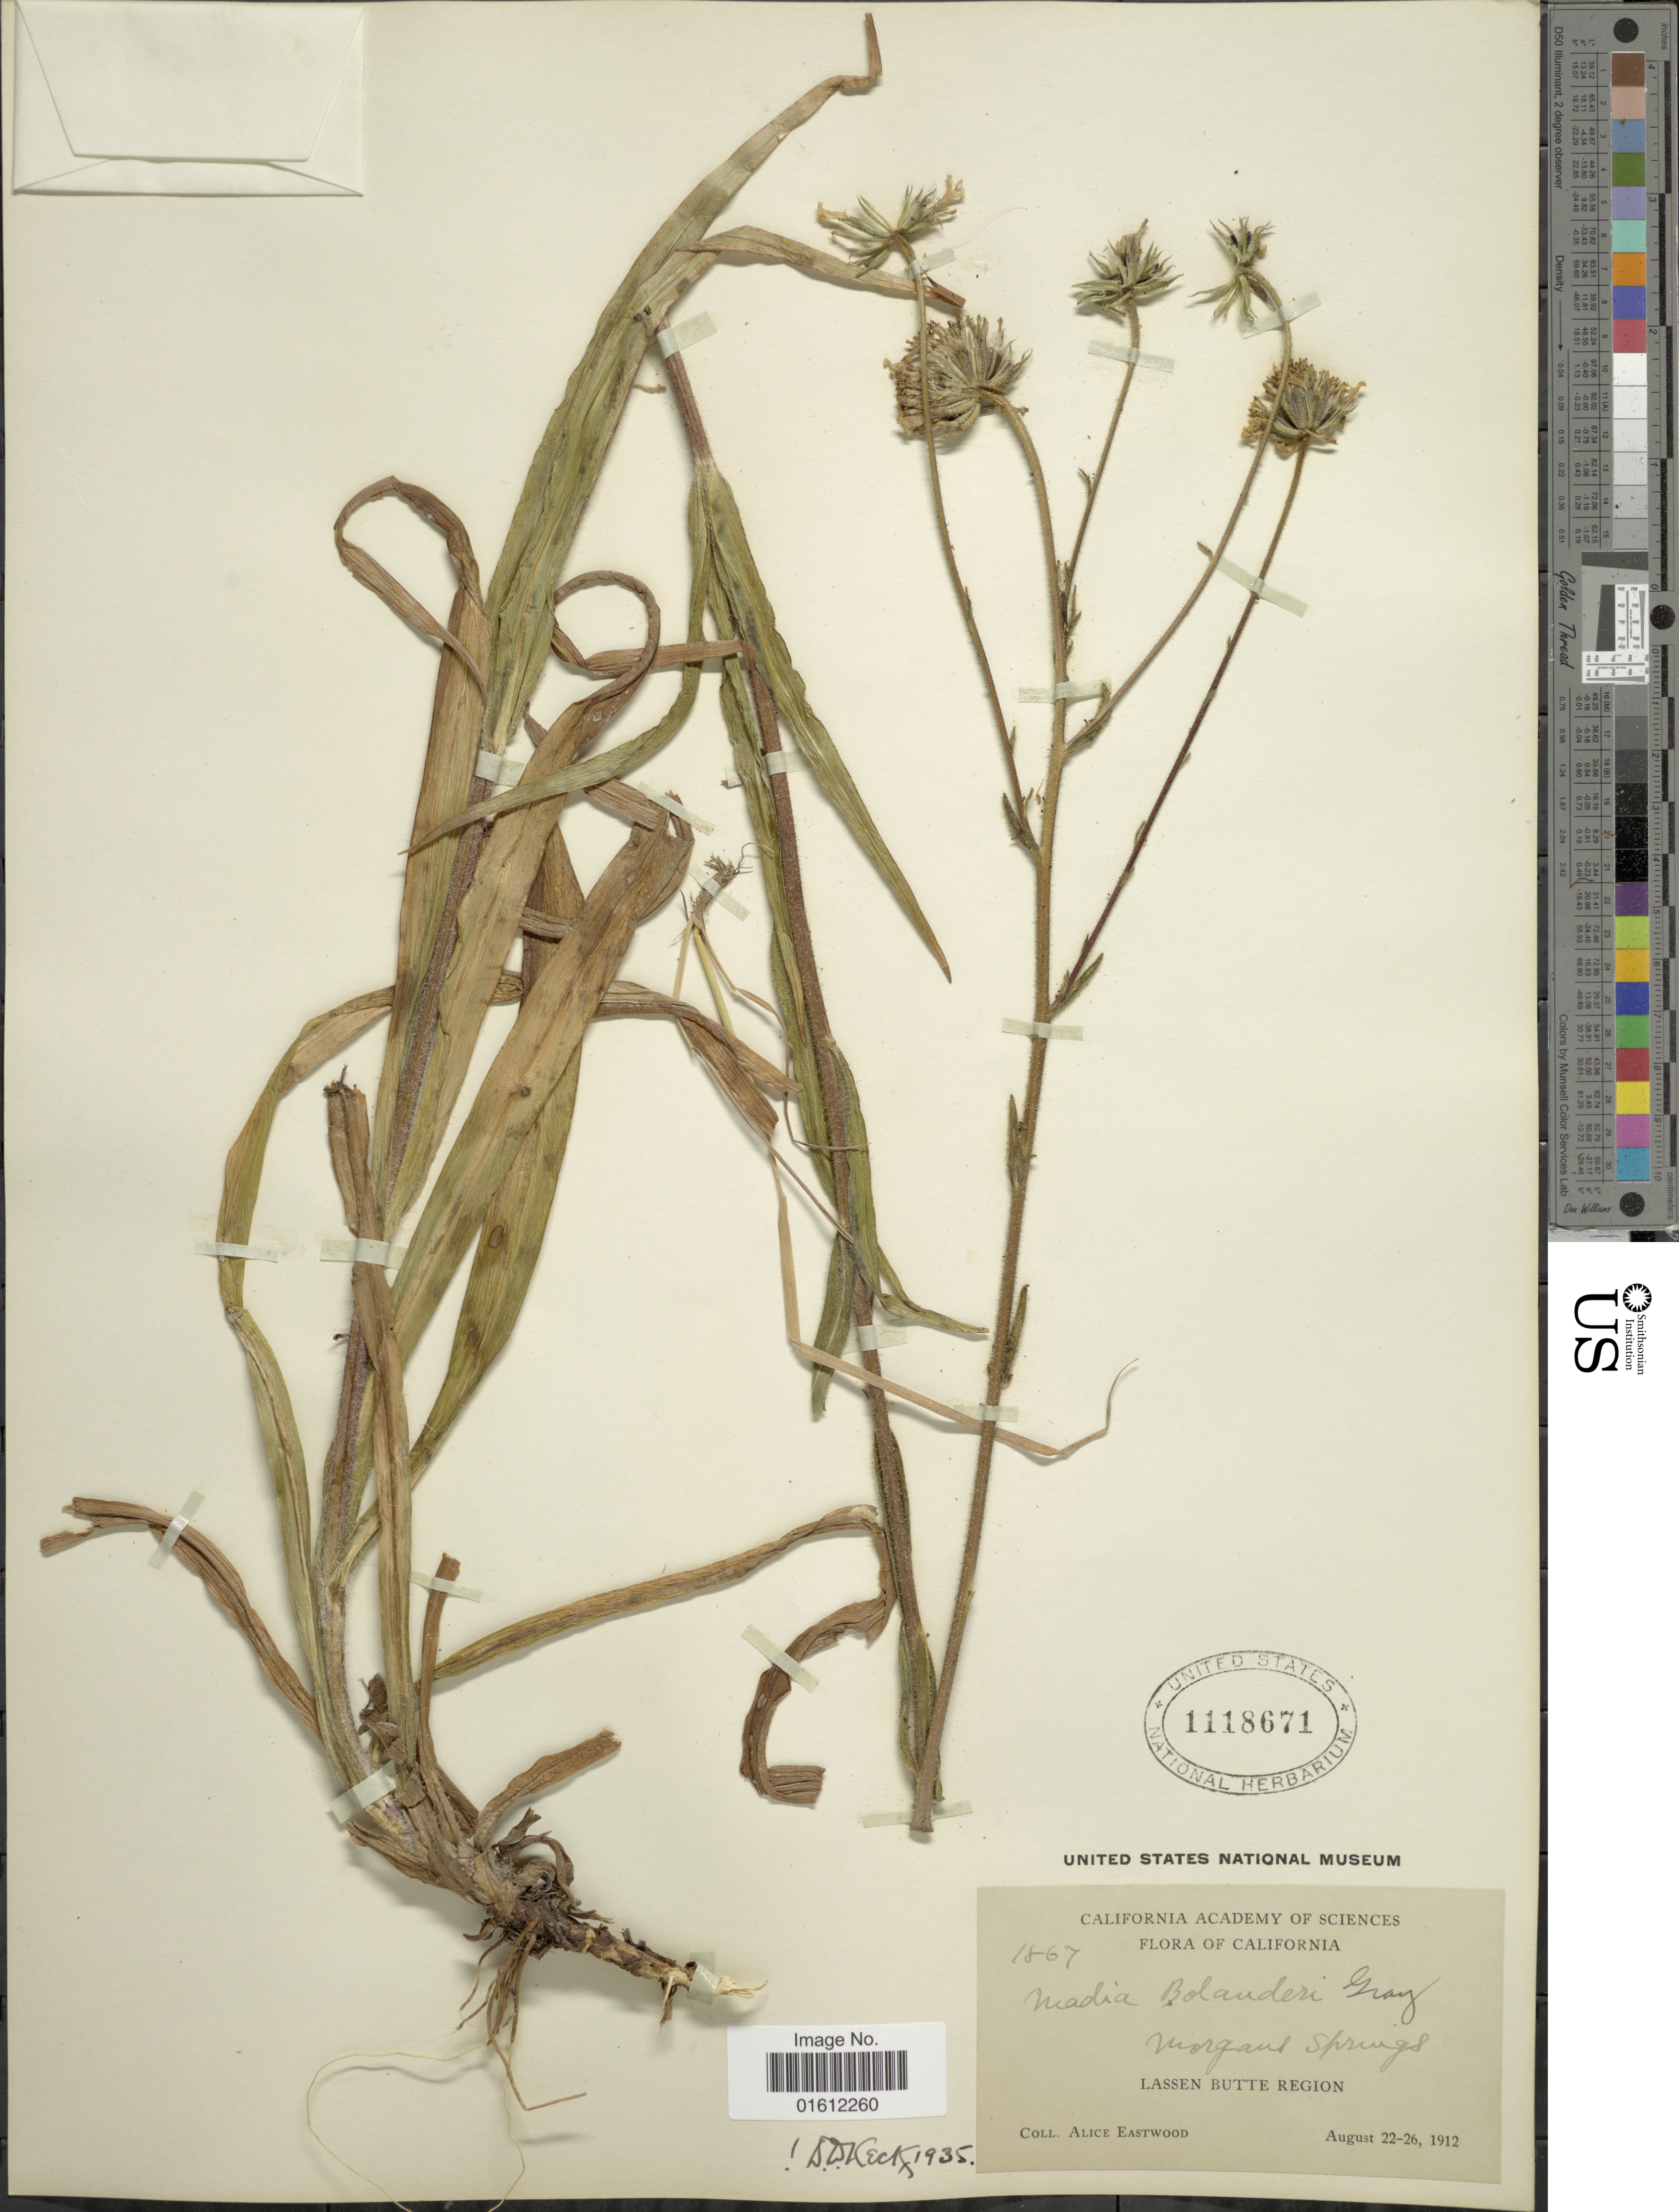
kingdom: Plantae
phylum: Tracheophyta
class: Magnoliopsida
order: Asterales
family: Asteraceae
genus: Madia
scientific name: Madia bolanderi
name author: A. Gray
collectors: A. Eastwood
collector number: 1867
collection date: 1912-08-22/1912-08-26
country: United States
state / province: California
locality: Morgans Springs, lassen Butte Region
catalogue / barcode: US 1118671